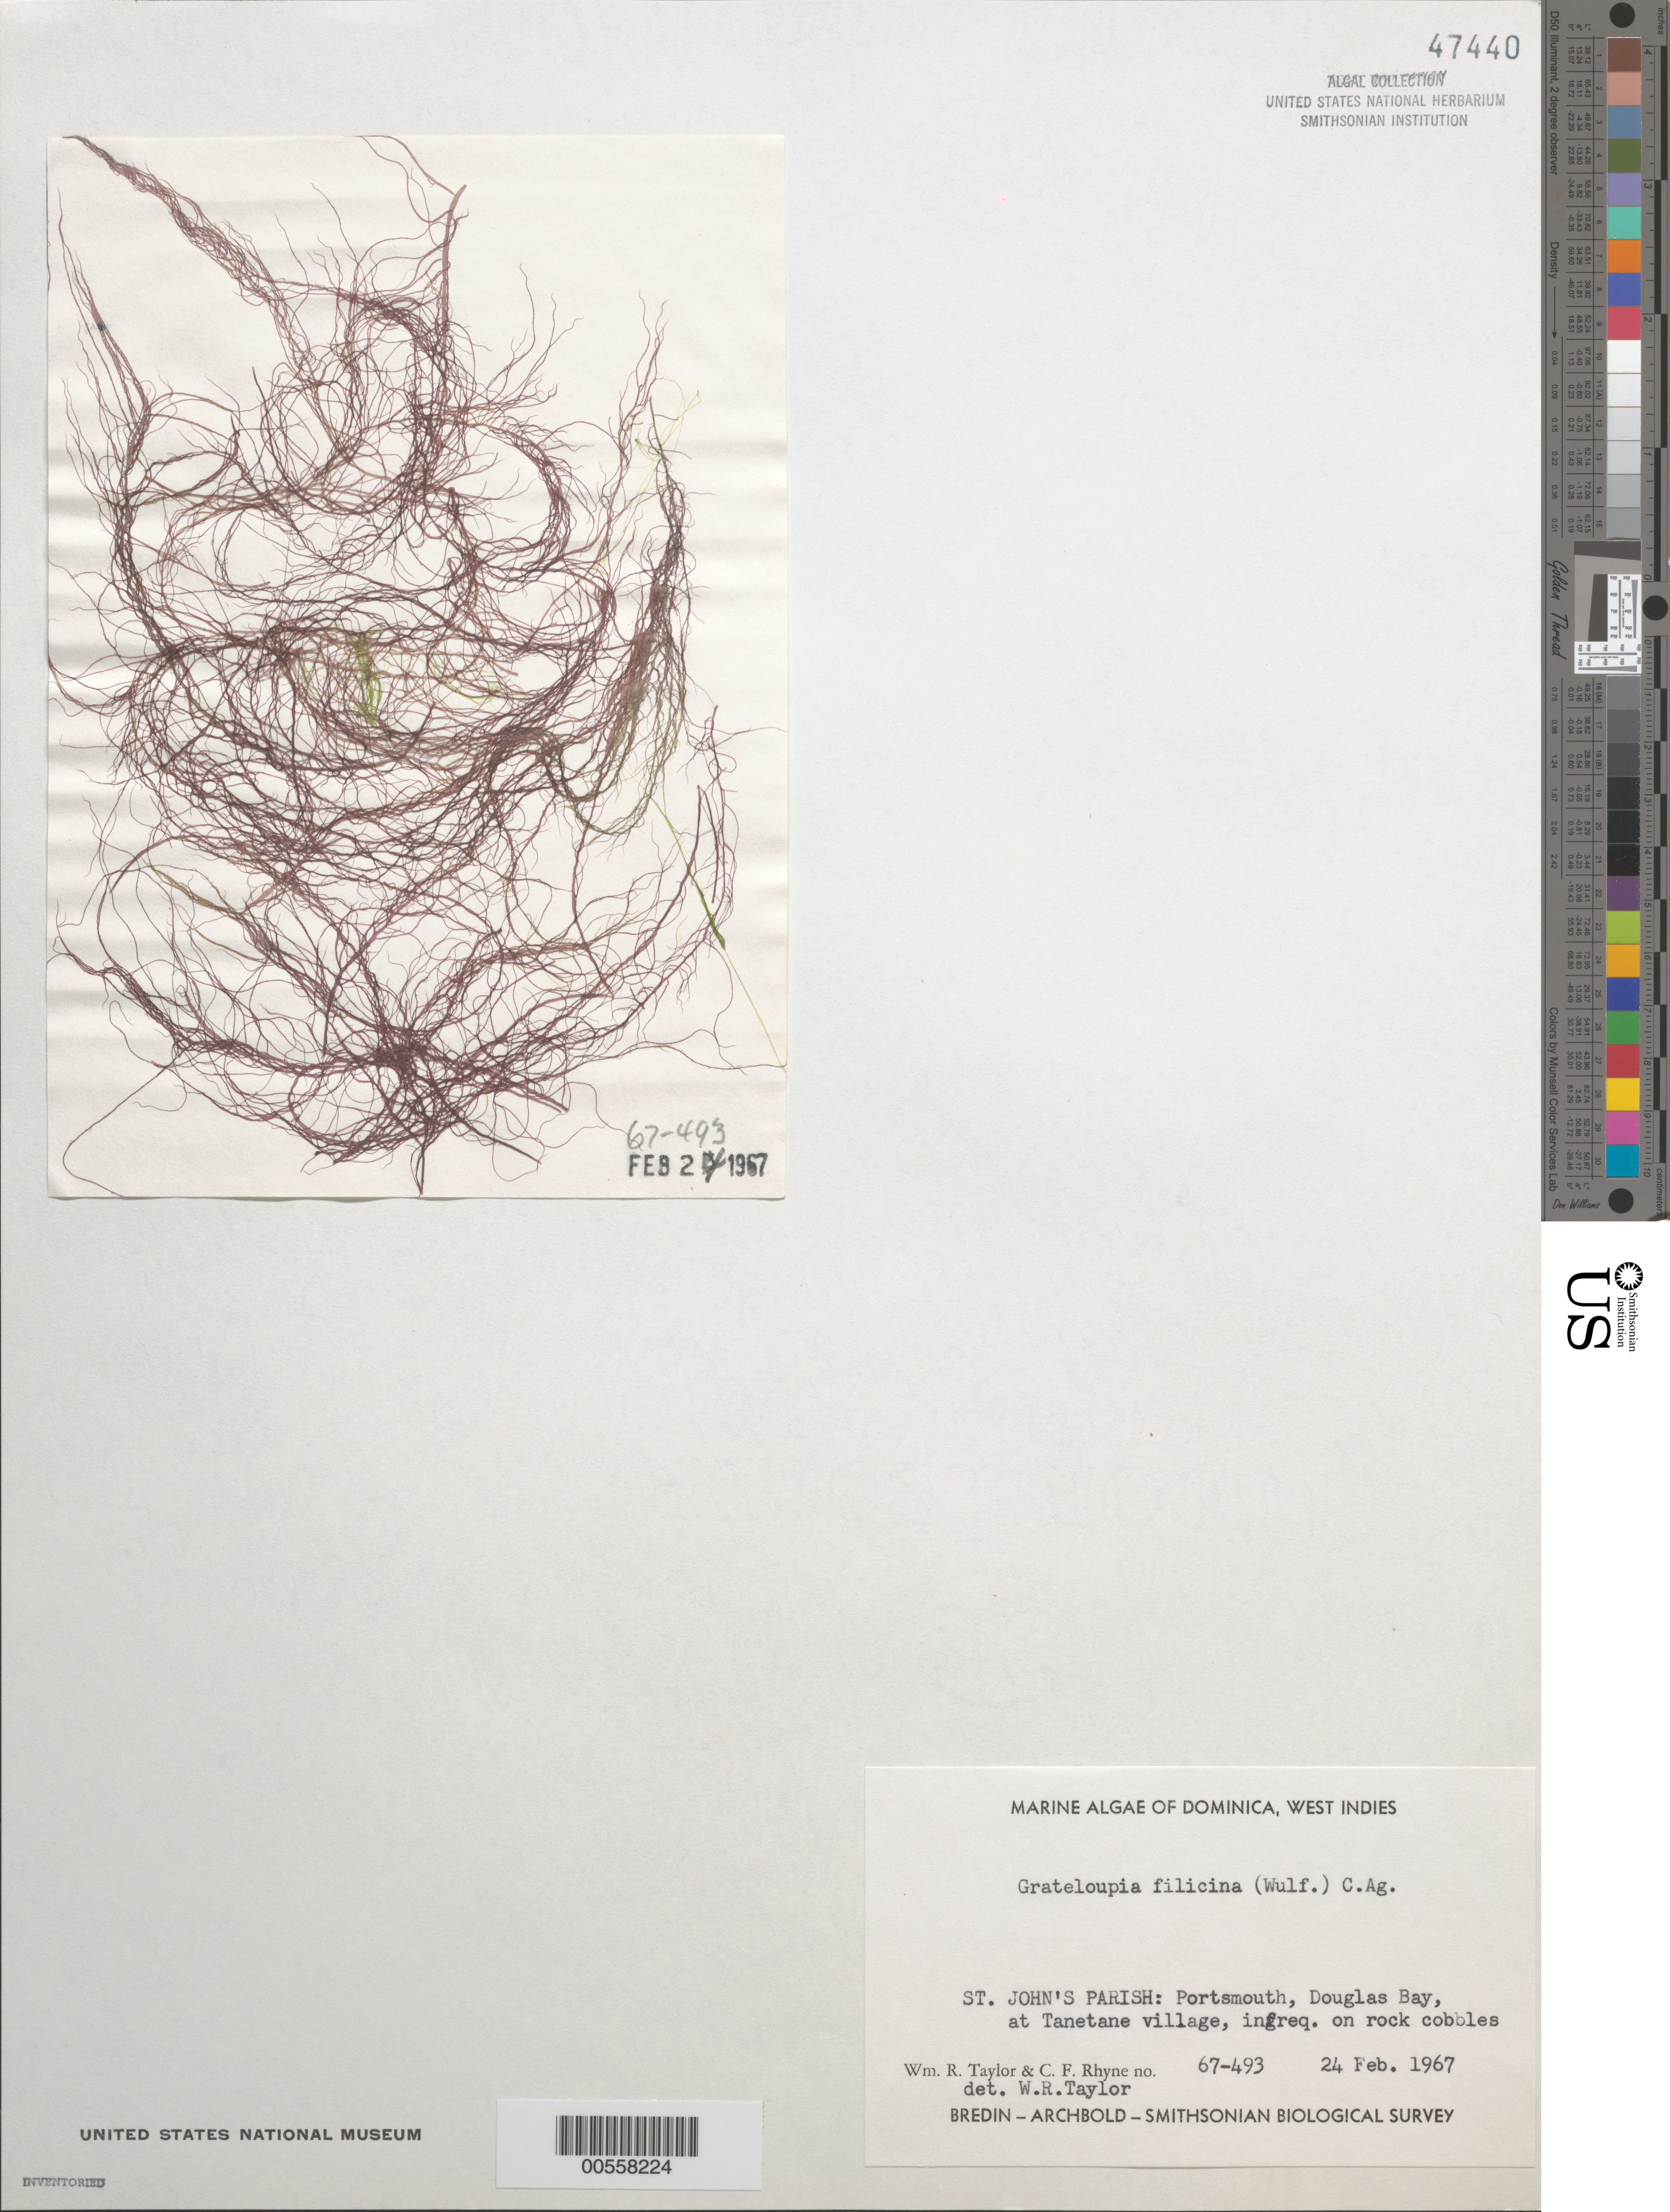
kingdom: Plantae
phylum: Rhodophyta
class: Florideophyceae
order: Halymeniales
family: Halymeniaceae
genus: Grateloupia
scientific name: Grateloupia filicina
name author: (J.V.Lamouroux) C. Agardh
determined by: Taylor, William R.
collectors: W. R. Taylor & C. Rhyne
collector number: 67-493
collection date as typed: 24 Feb 1967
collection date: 1967-02-24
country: Dominica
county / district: St. John's Parish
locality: Portsmouth, Douglas Bay, Tanetane village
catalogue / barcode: US 47440